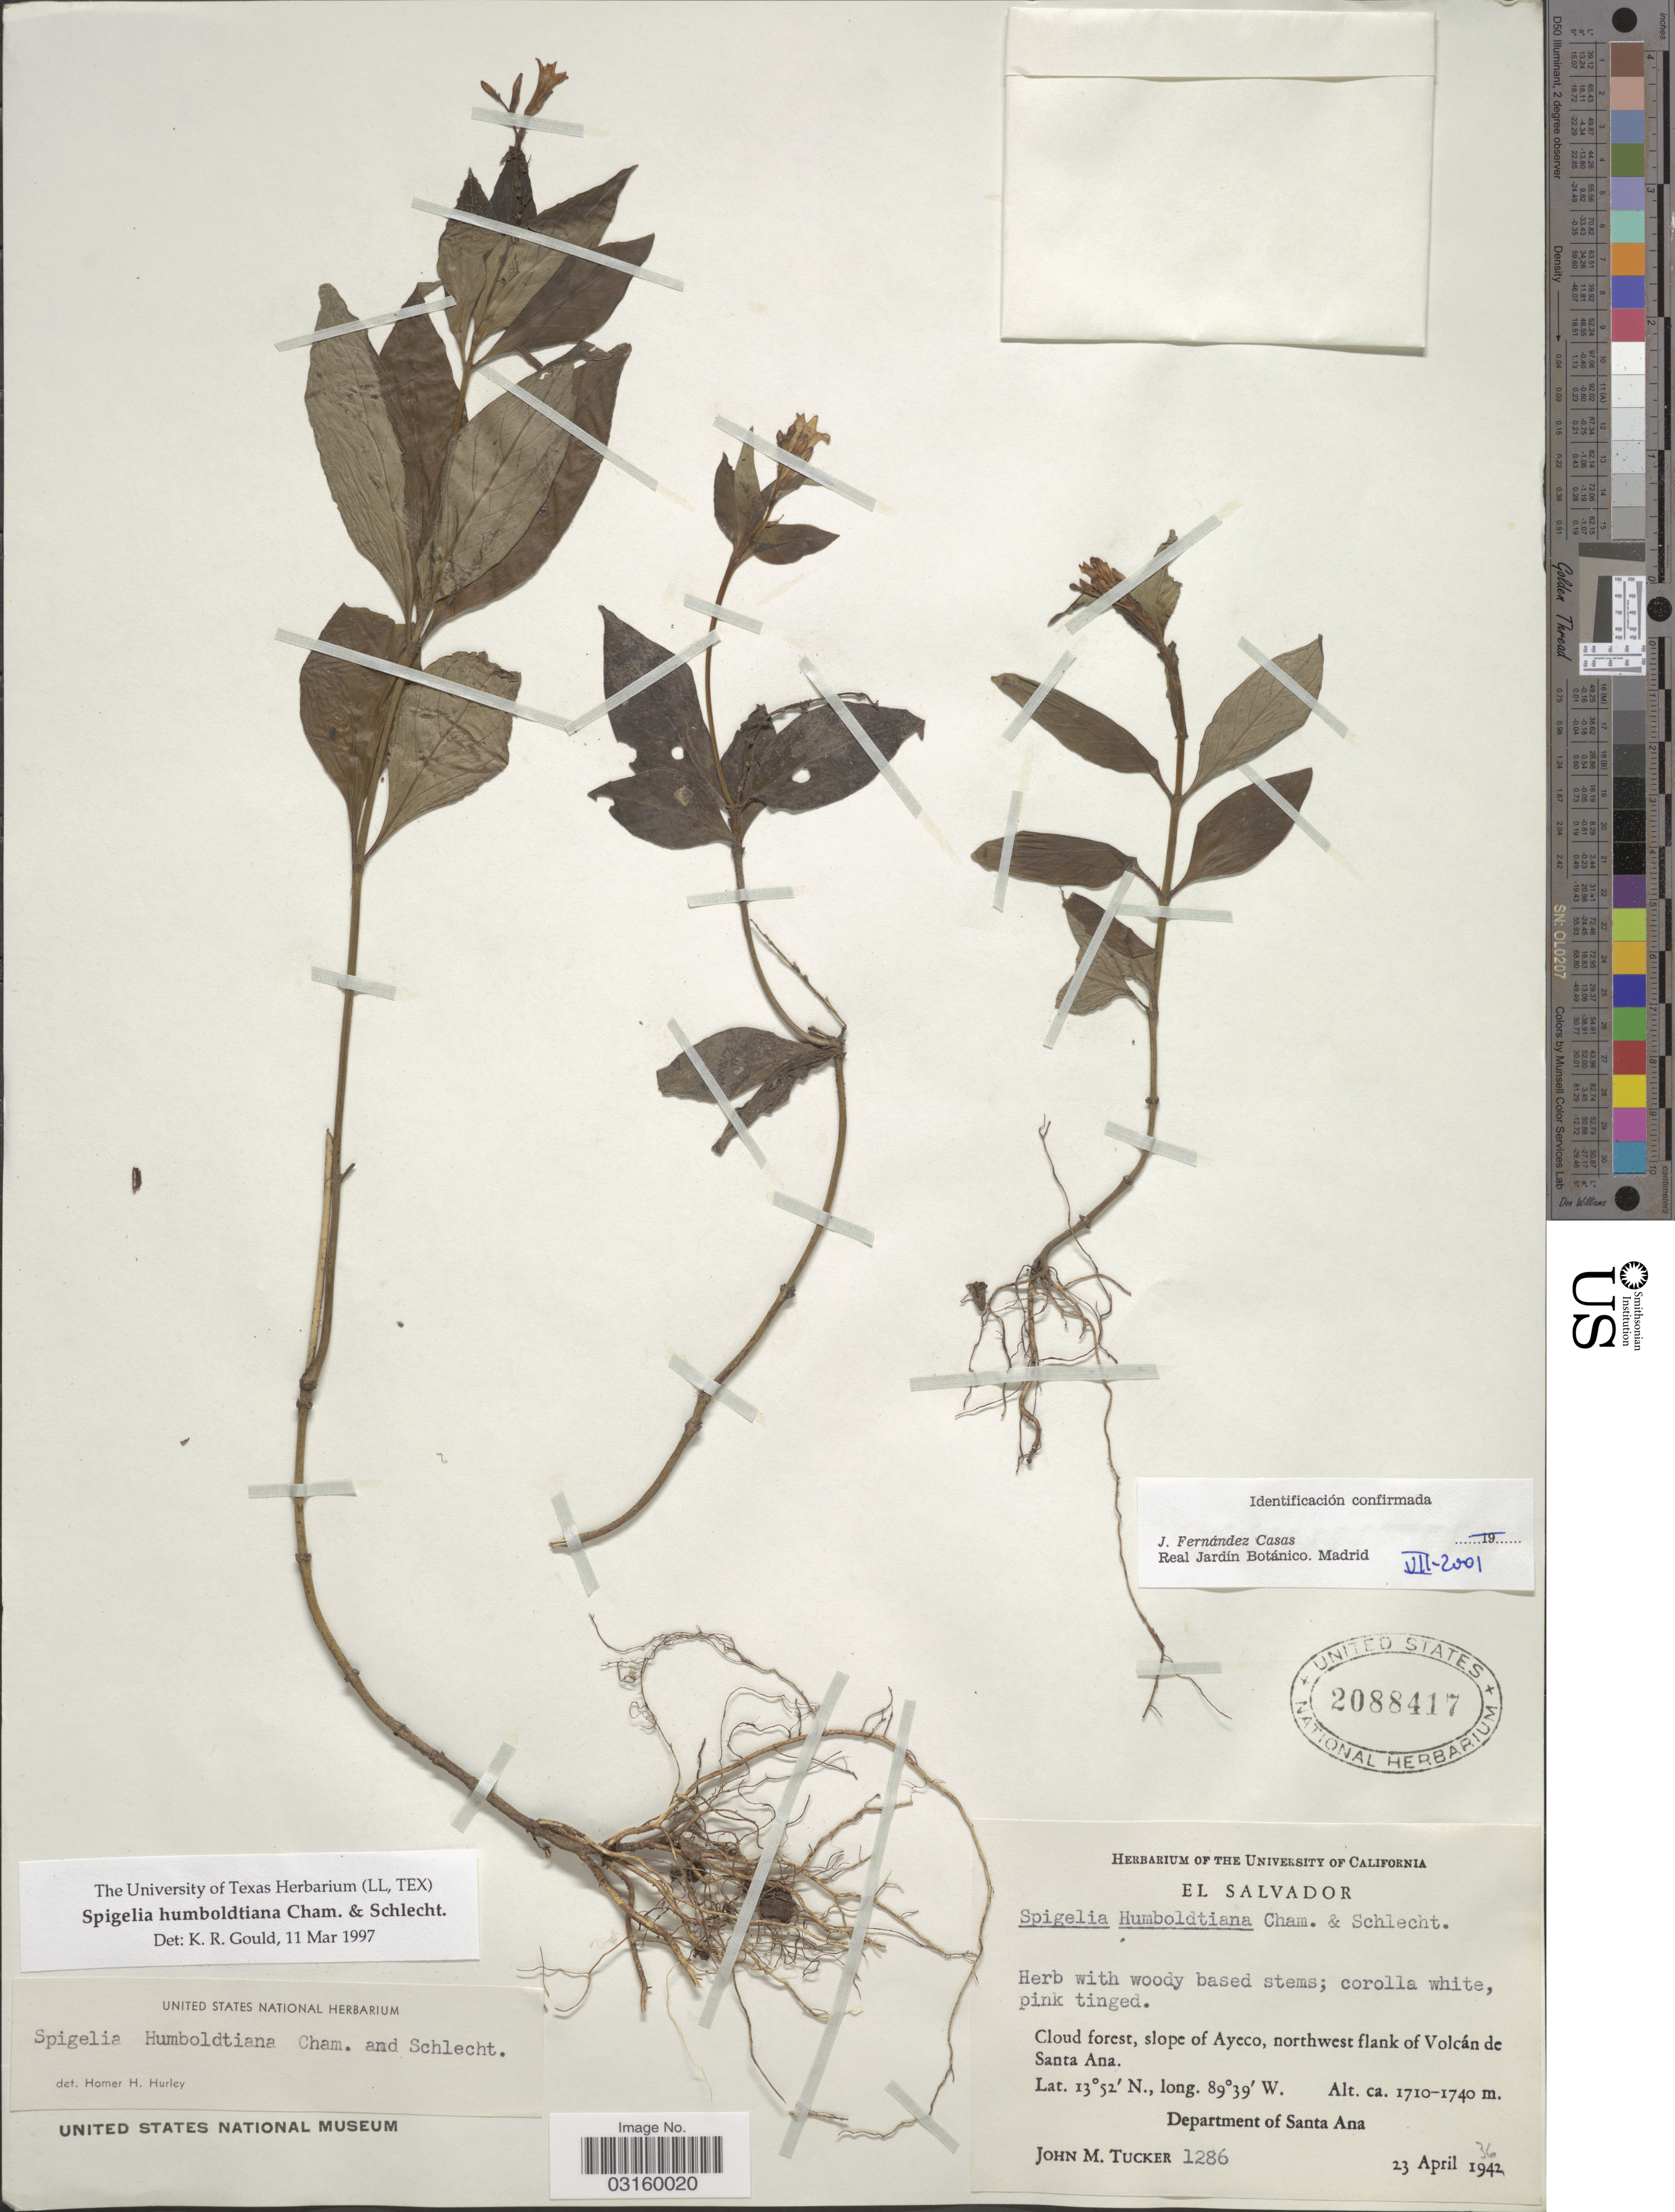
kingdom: Plantae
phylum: Tracheophyta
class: Magnoliopsida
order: Gentianales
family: Loganiaceae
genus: Spigelia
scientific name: Spigelia humboldtiana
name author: Cham. & Schltdl.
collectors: J. M. Tucker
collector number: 1286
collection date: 1936-04-23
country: El Salvador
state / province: Santa Ana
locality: Cloud forest, slope of Ayeco, northwest flank of Volcán de Santa Ana. Department of Santa Ana.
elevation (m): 1710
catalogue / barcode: US 2088417